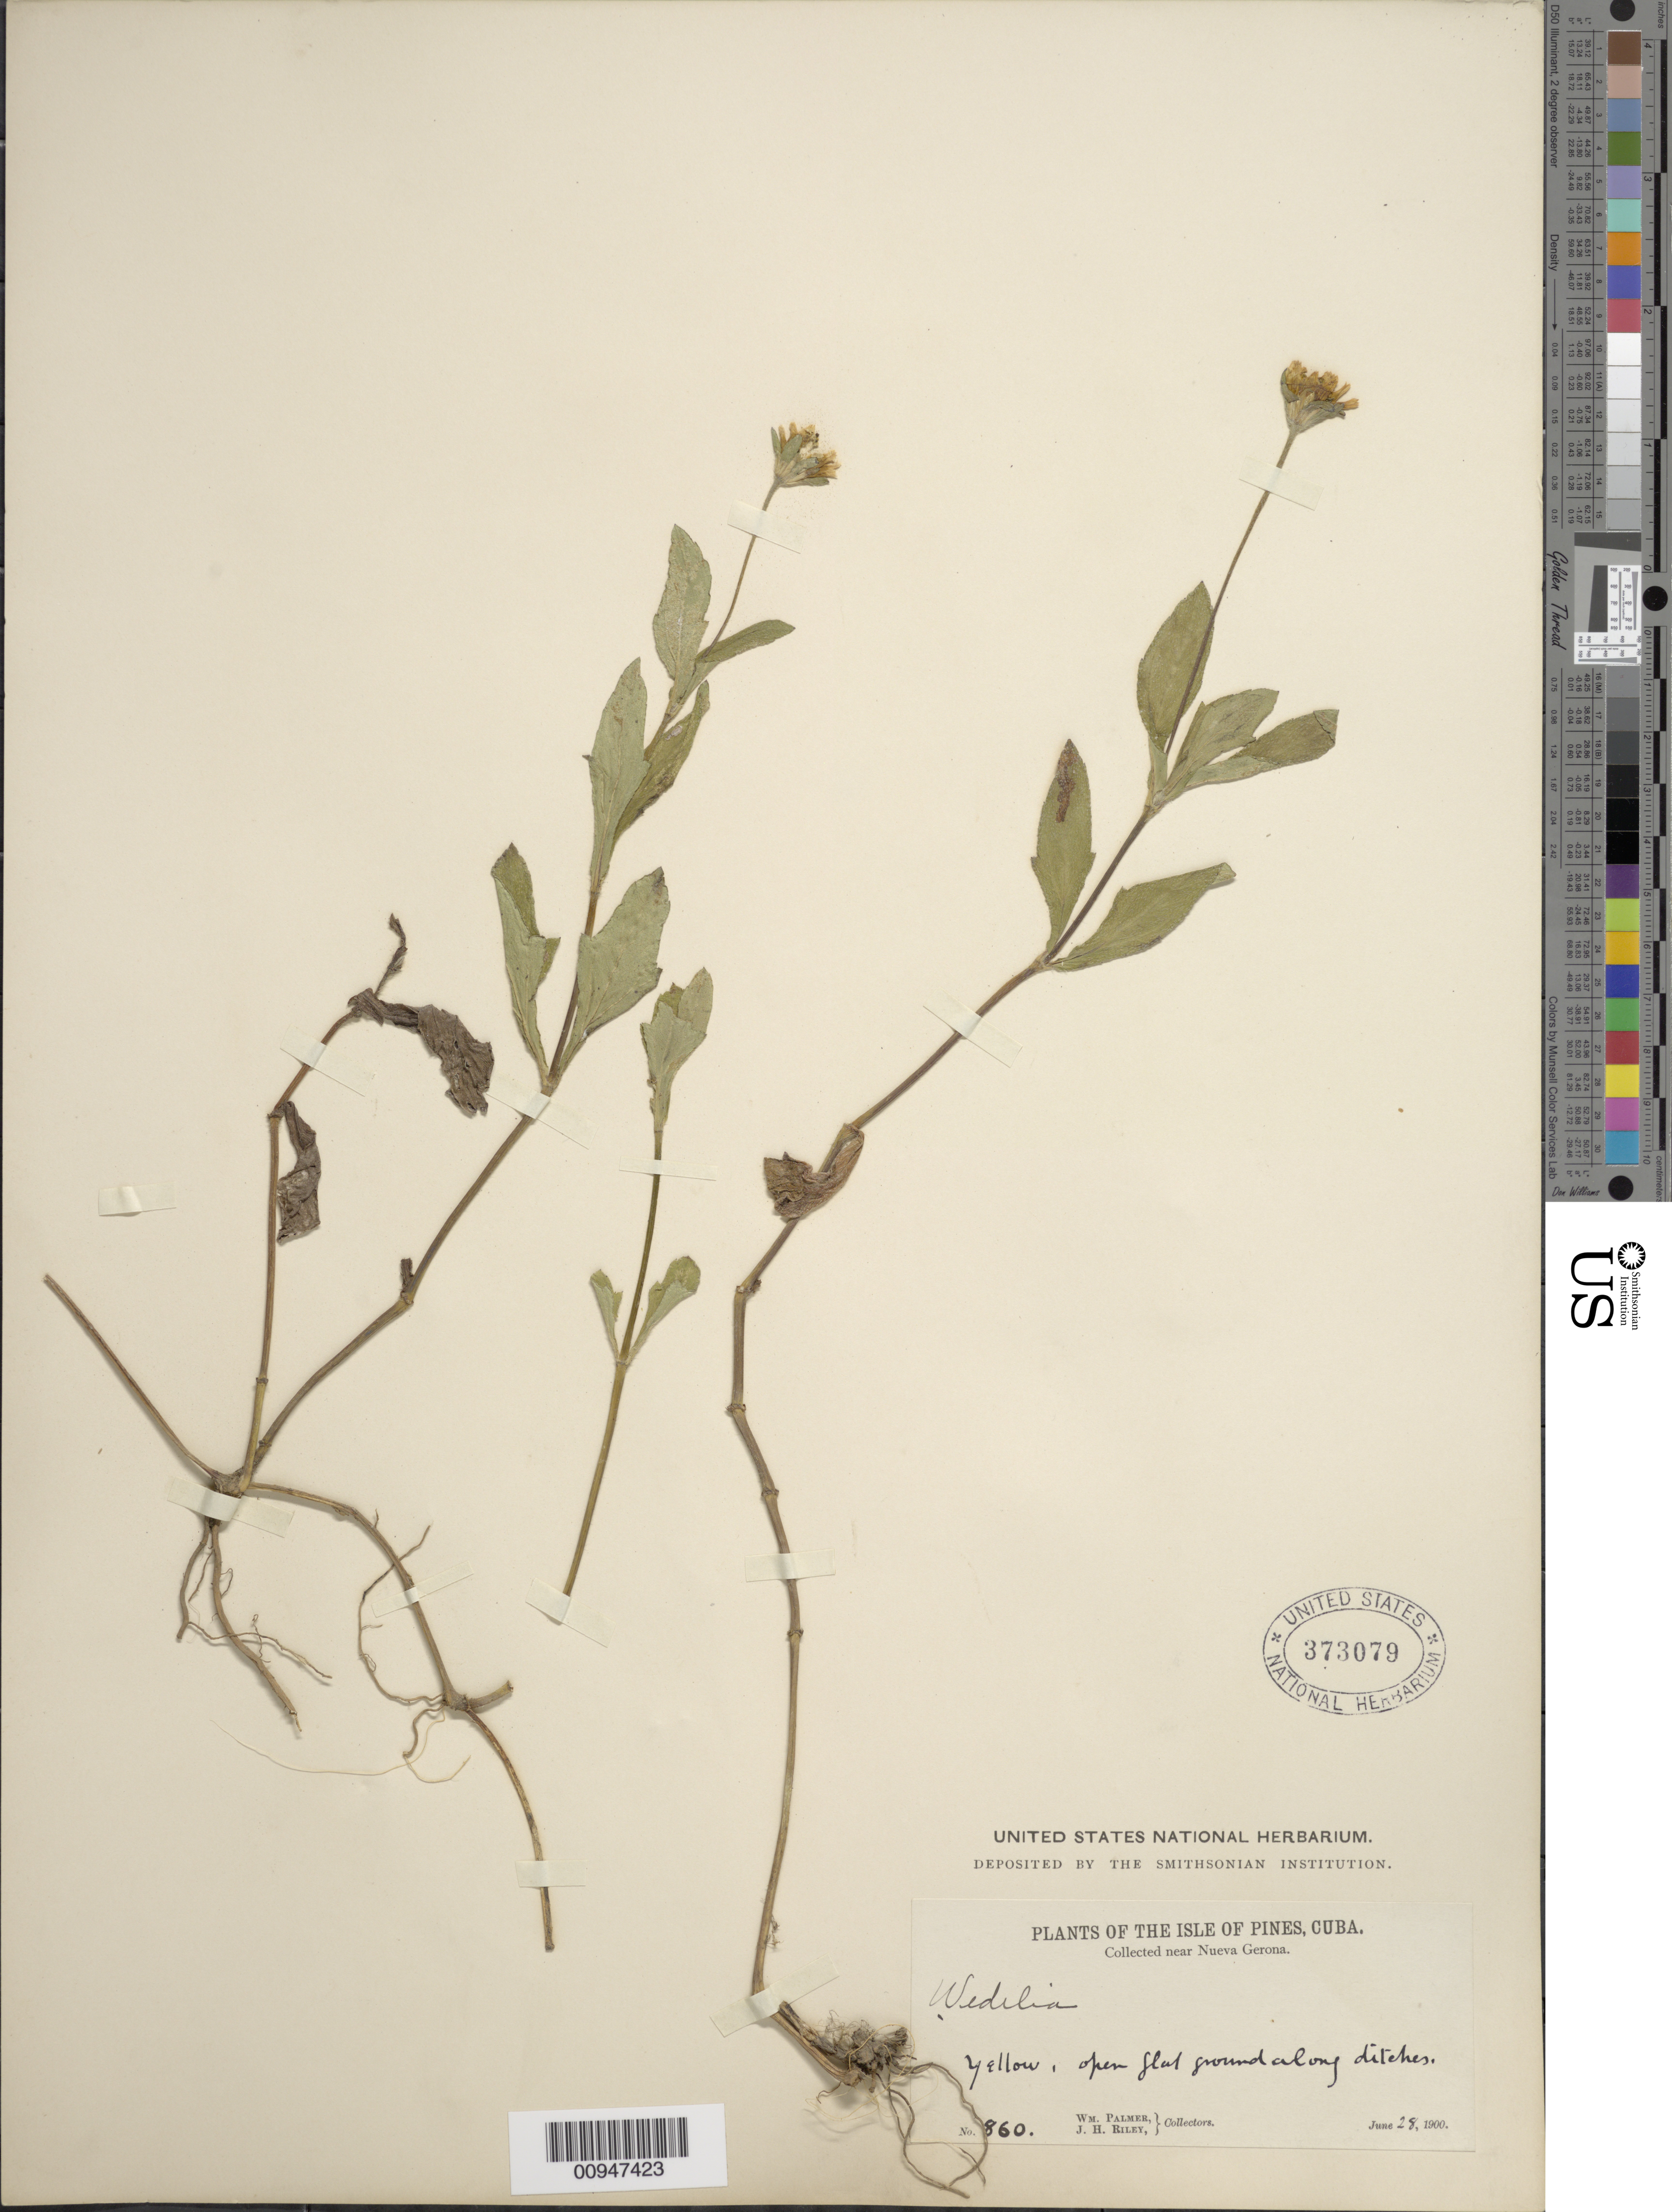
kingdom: Plantae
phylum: Tracheophyta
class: Magnoliopsida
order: Asterales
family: Asteraceae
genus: Sphagneticola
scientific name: Sphagneticola trilobata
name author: (L.) Pruski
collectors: W. Palmer & J. H. Riley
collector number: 860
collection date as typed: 28 Jun 1900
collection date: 1900-06-28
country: Cuba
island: Isla de la Juventud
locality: Isle of Pines, Near Nueva Gerona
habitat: Open flat ground along ditches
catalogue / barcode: US 373079